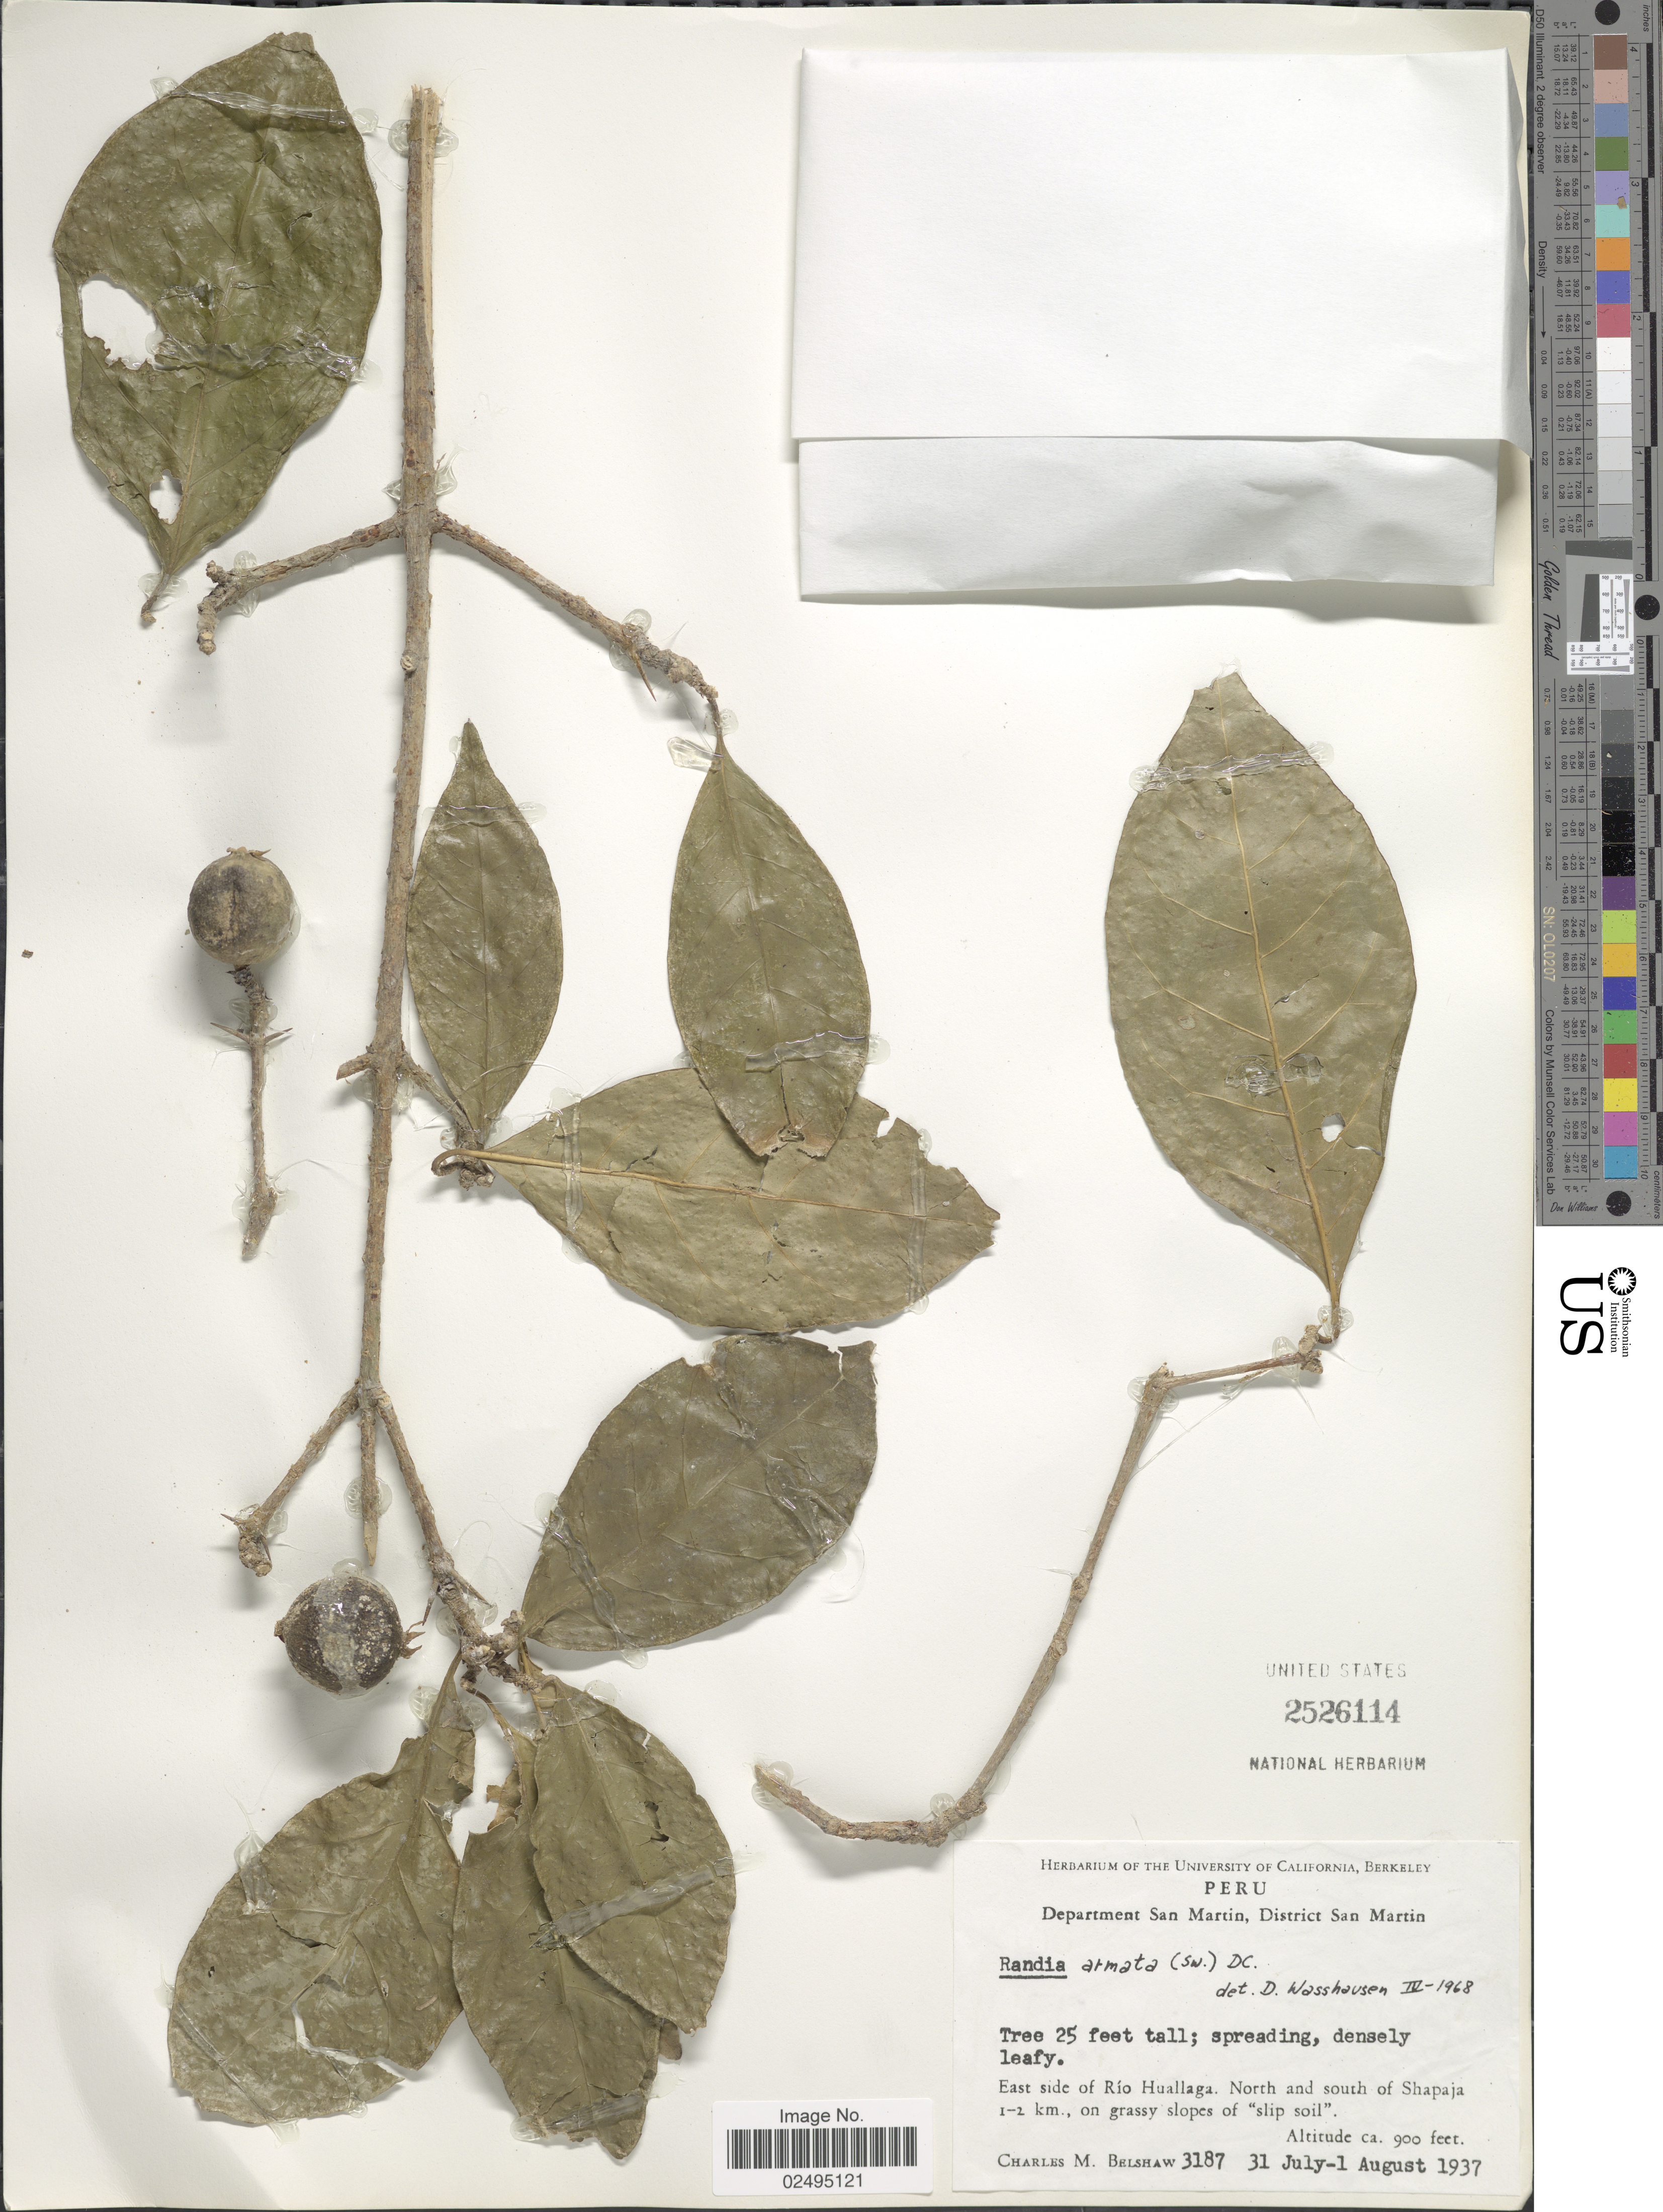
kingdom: Plantae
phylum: Tracheophyta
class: Magnoliopsida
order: Gentianales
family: Rubiaceae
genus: Randia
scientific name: Randia armata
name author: (Sw.) DC.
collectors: C. Shaw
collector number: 3187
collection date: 1937-07-31/1937-08-01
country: Peru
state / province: San Martín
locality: District San Martin, East side of Rui Huallaga. North and south of Shapaja 1-2 km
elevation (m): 274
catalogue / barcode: US 2526114